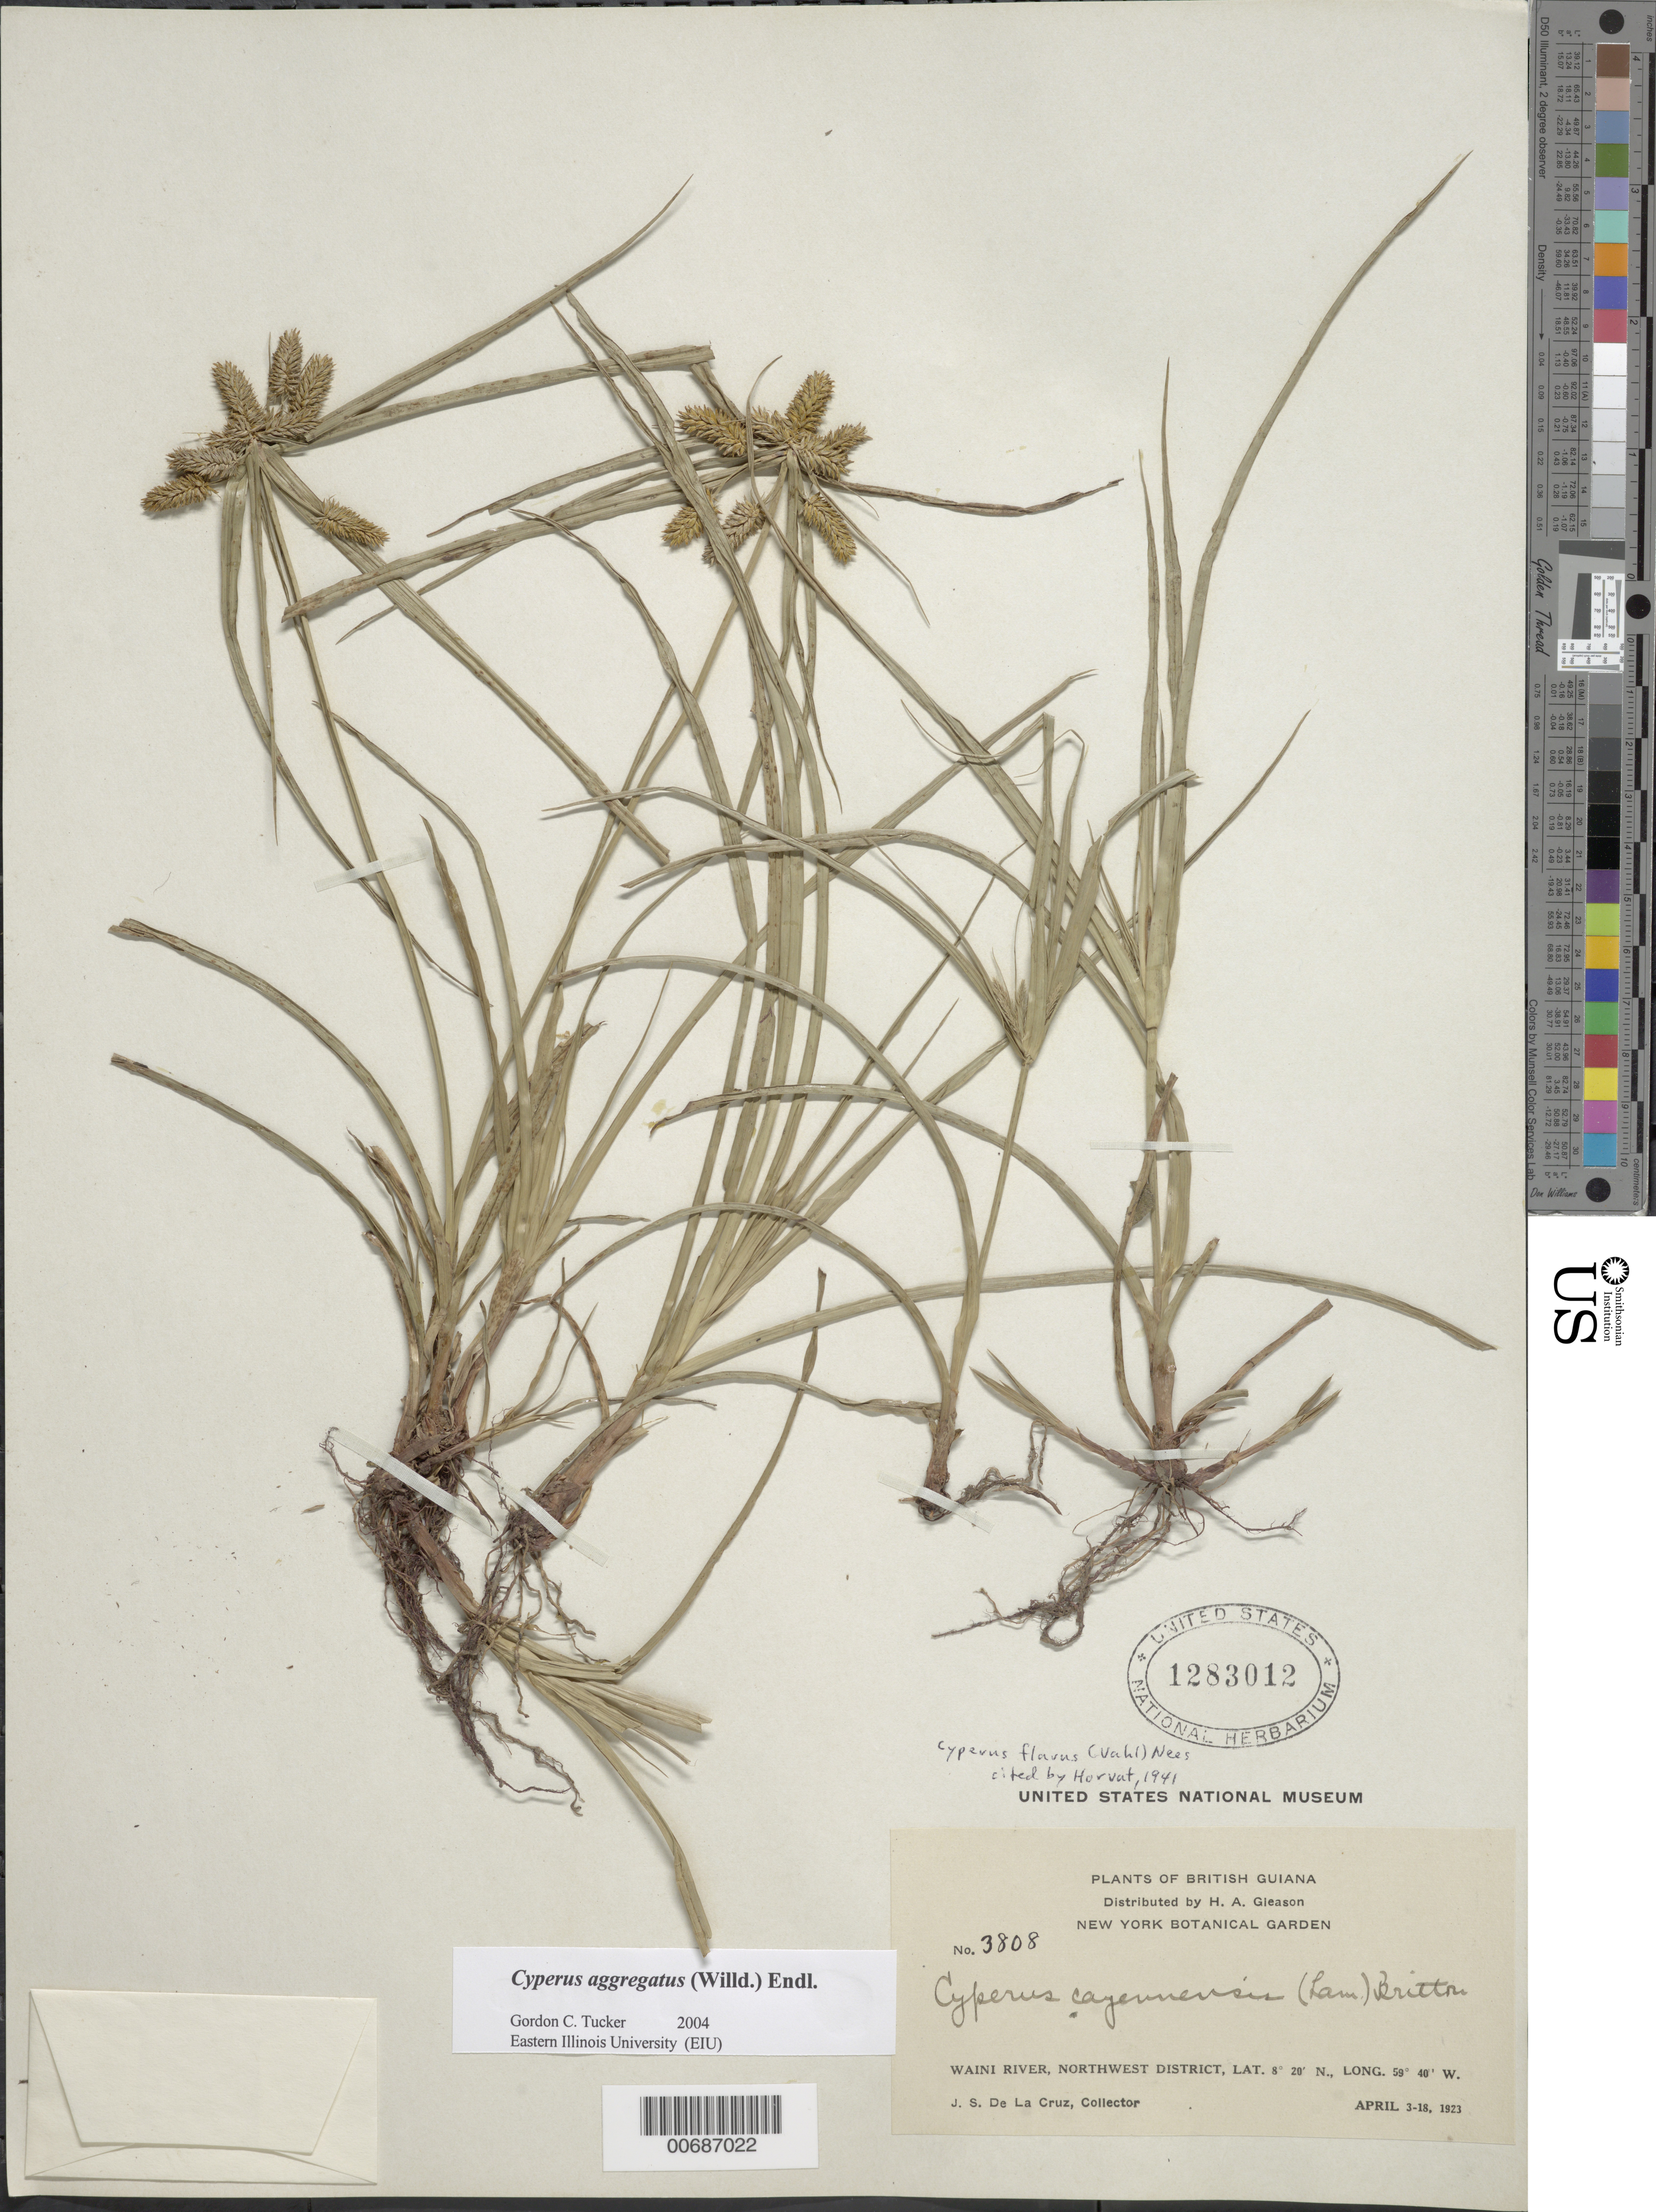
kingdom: Plantae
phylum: Tracheophyta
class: Liliopsida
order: Poales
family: Cyperaceae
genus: Cyperus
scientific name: Cyperus aggregatus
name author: (Willd.) Endl.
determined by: Tucker, G. C.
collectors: J. S. de la Cruz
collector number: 3808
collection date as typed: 3-Apr-23 to 18-Apr-23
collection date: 1923-04-03/1923-04-18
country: Guyana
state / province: Barima-Waini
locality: Waini R., NW District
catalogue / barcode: US 1283012